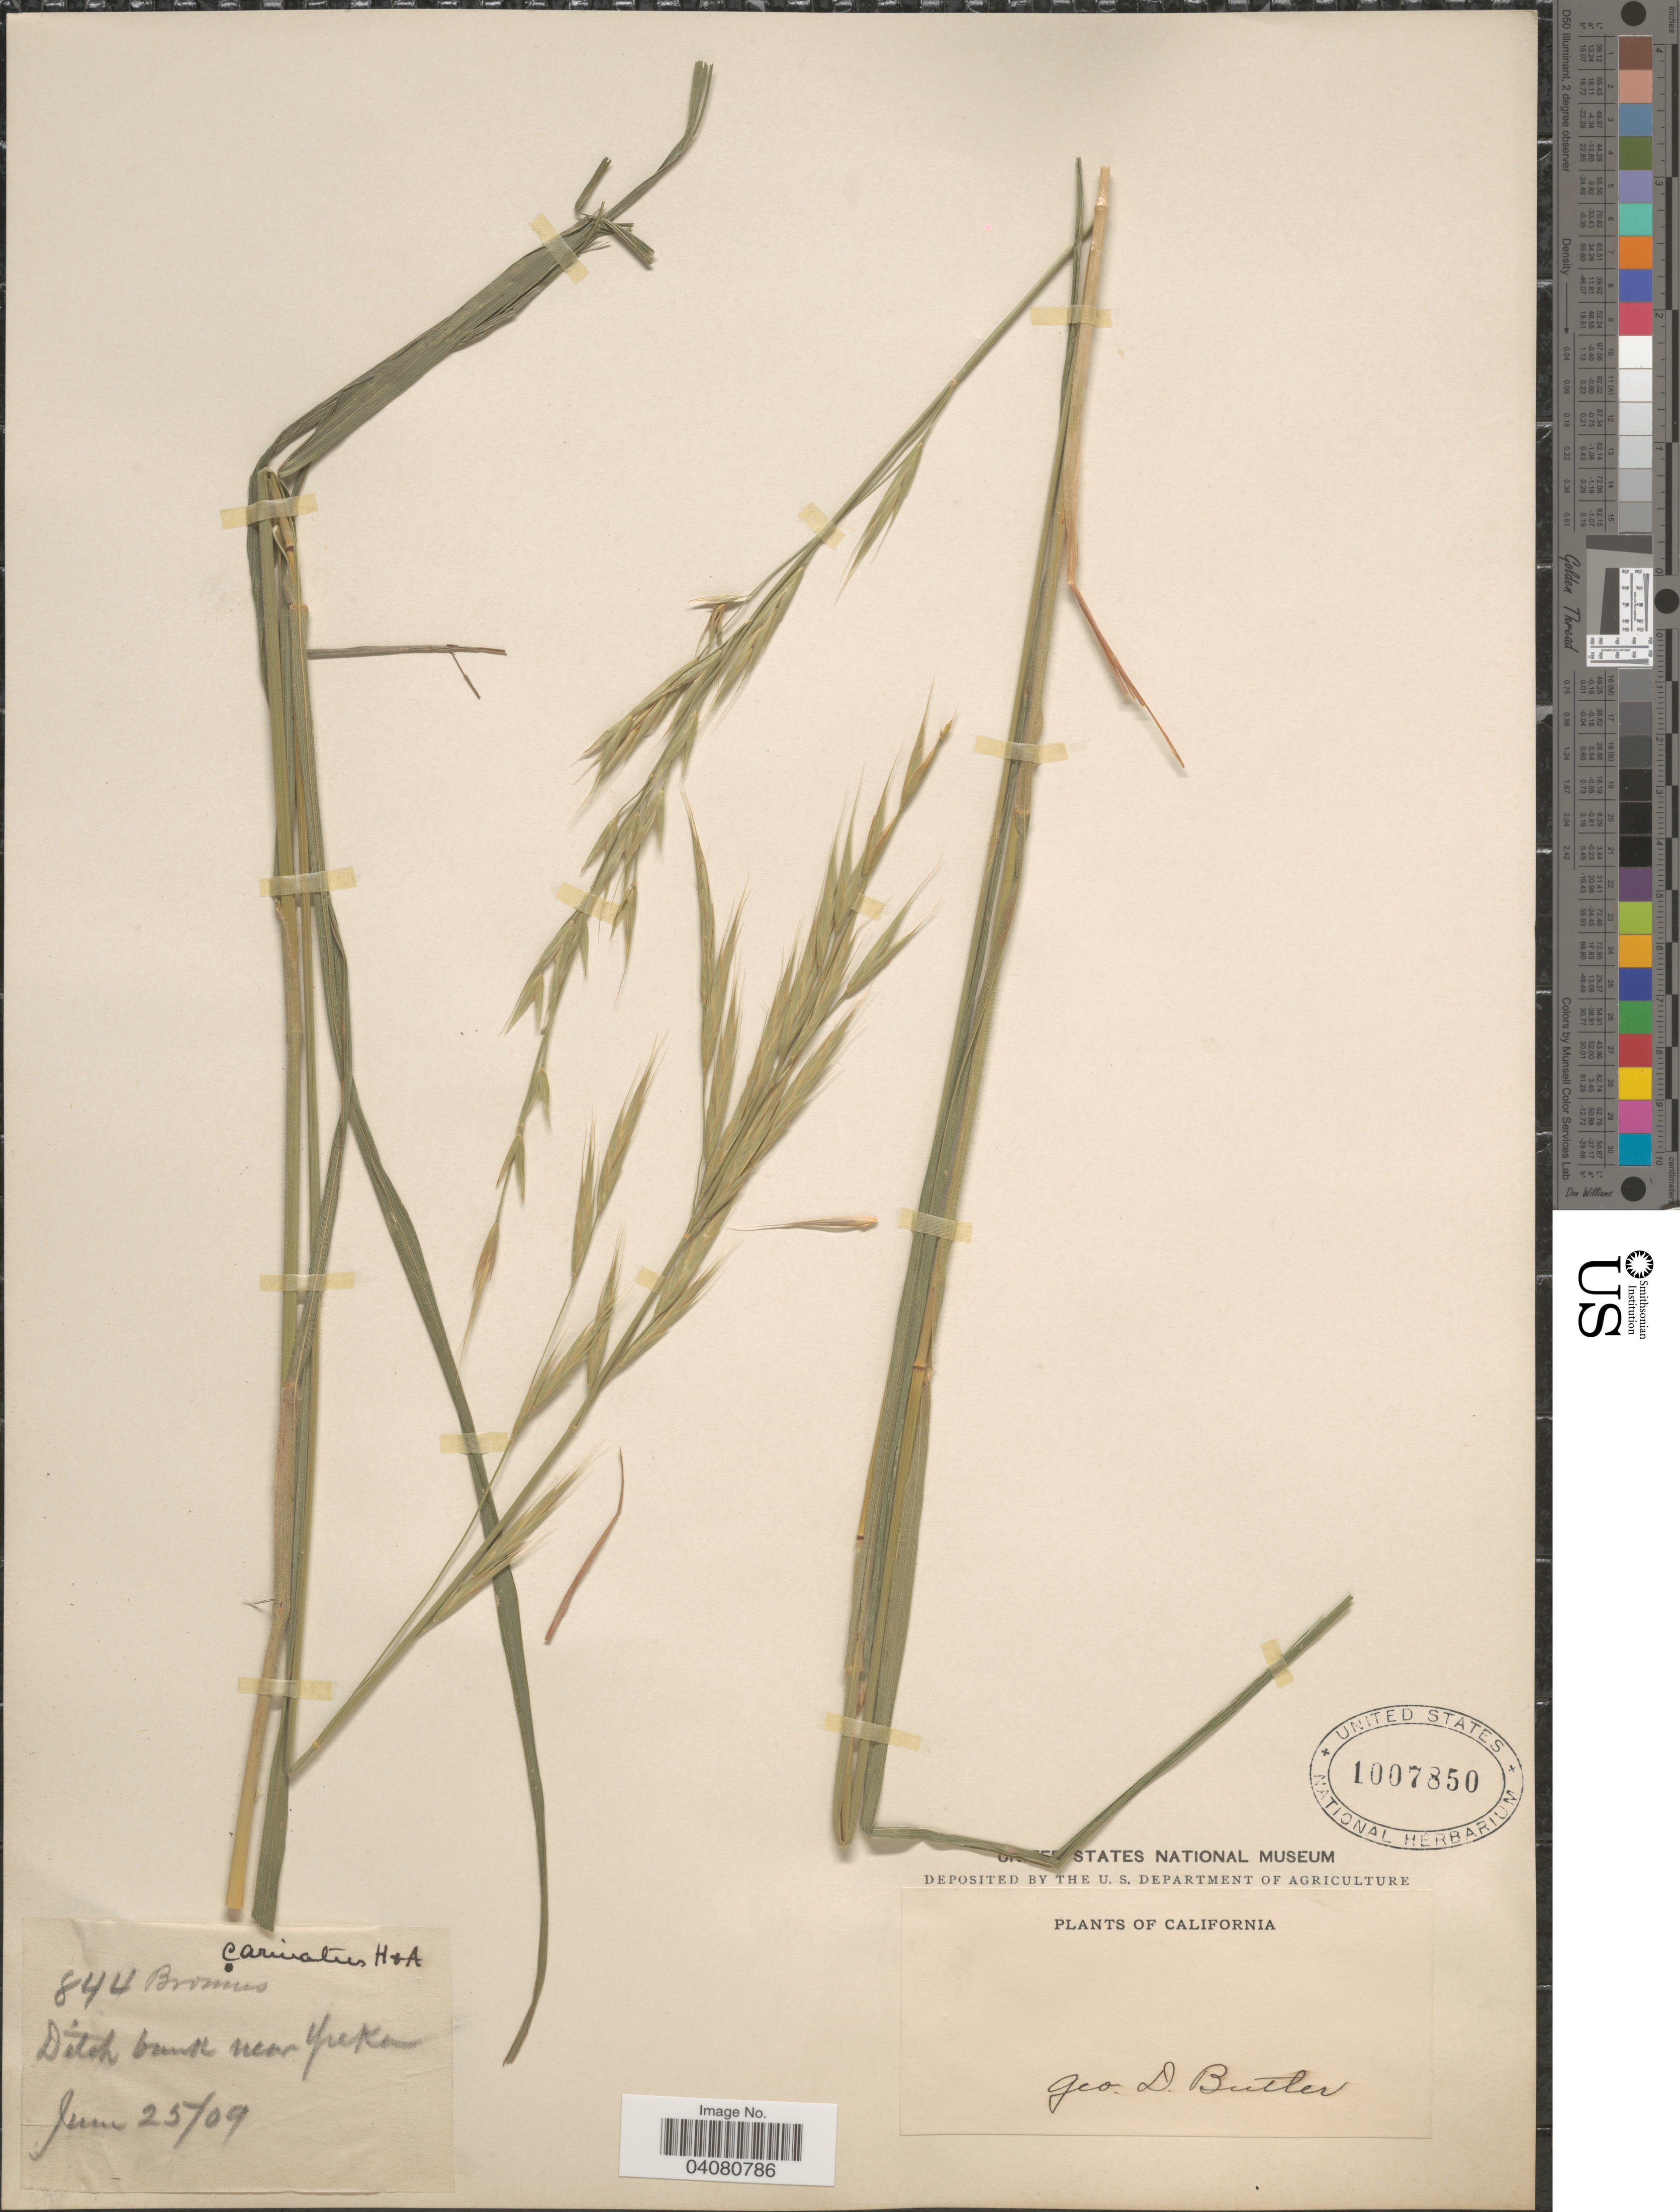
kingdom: Plantae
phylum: Tracheophyta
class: Liliopsida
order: Poales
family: Poaceae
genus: Bromus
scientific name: Bromus carinatus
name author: Hook. & Arn.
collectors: G. D. Butler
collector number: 844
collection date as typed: Transcribed d/m/y: 25/6/9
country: United States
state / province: California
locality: Ditch bank near Yreka.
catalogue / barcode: US 1007850